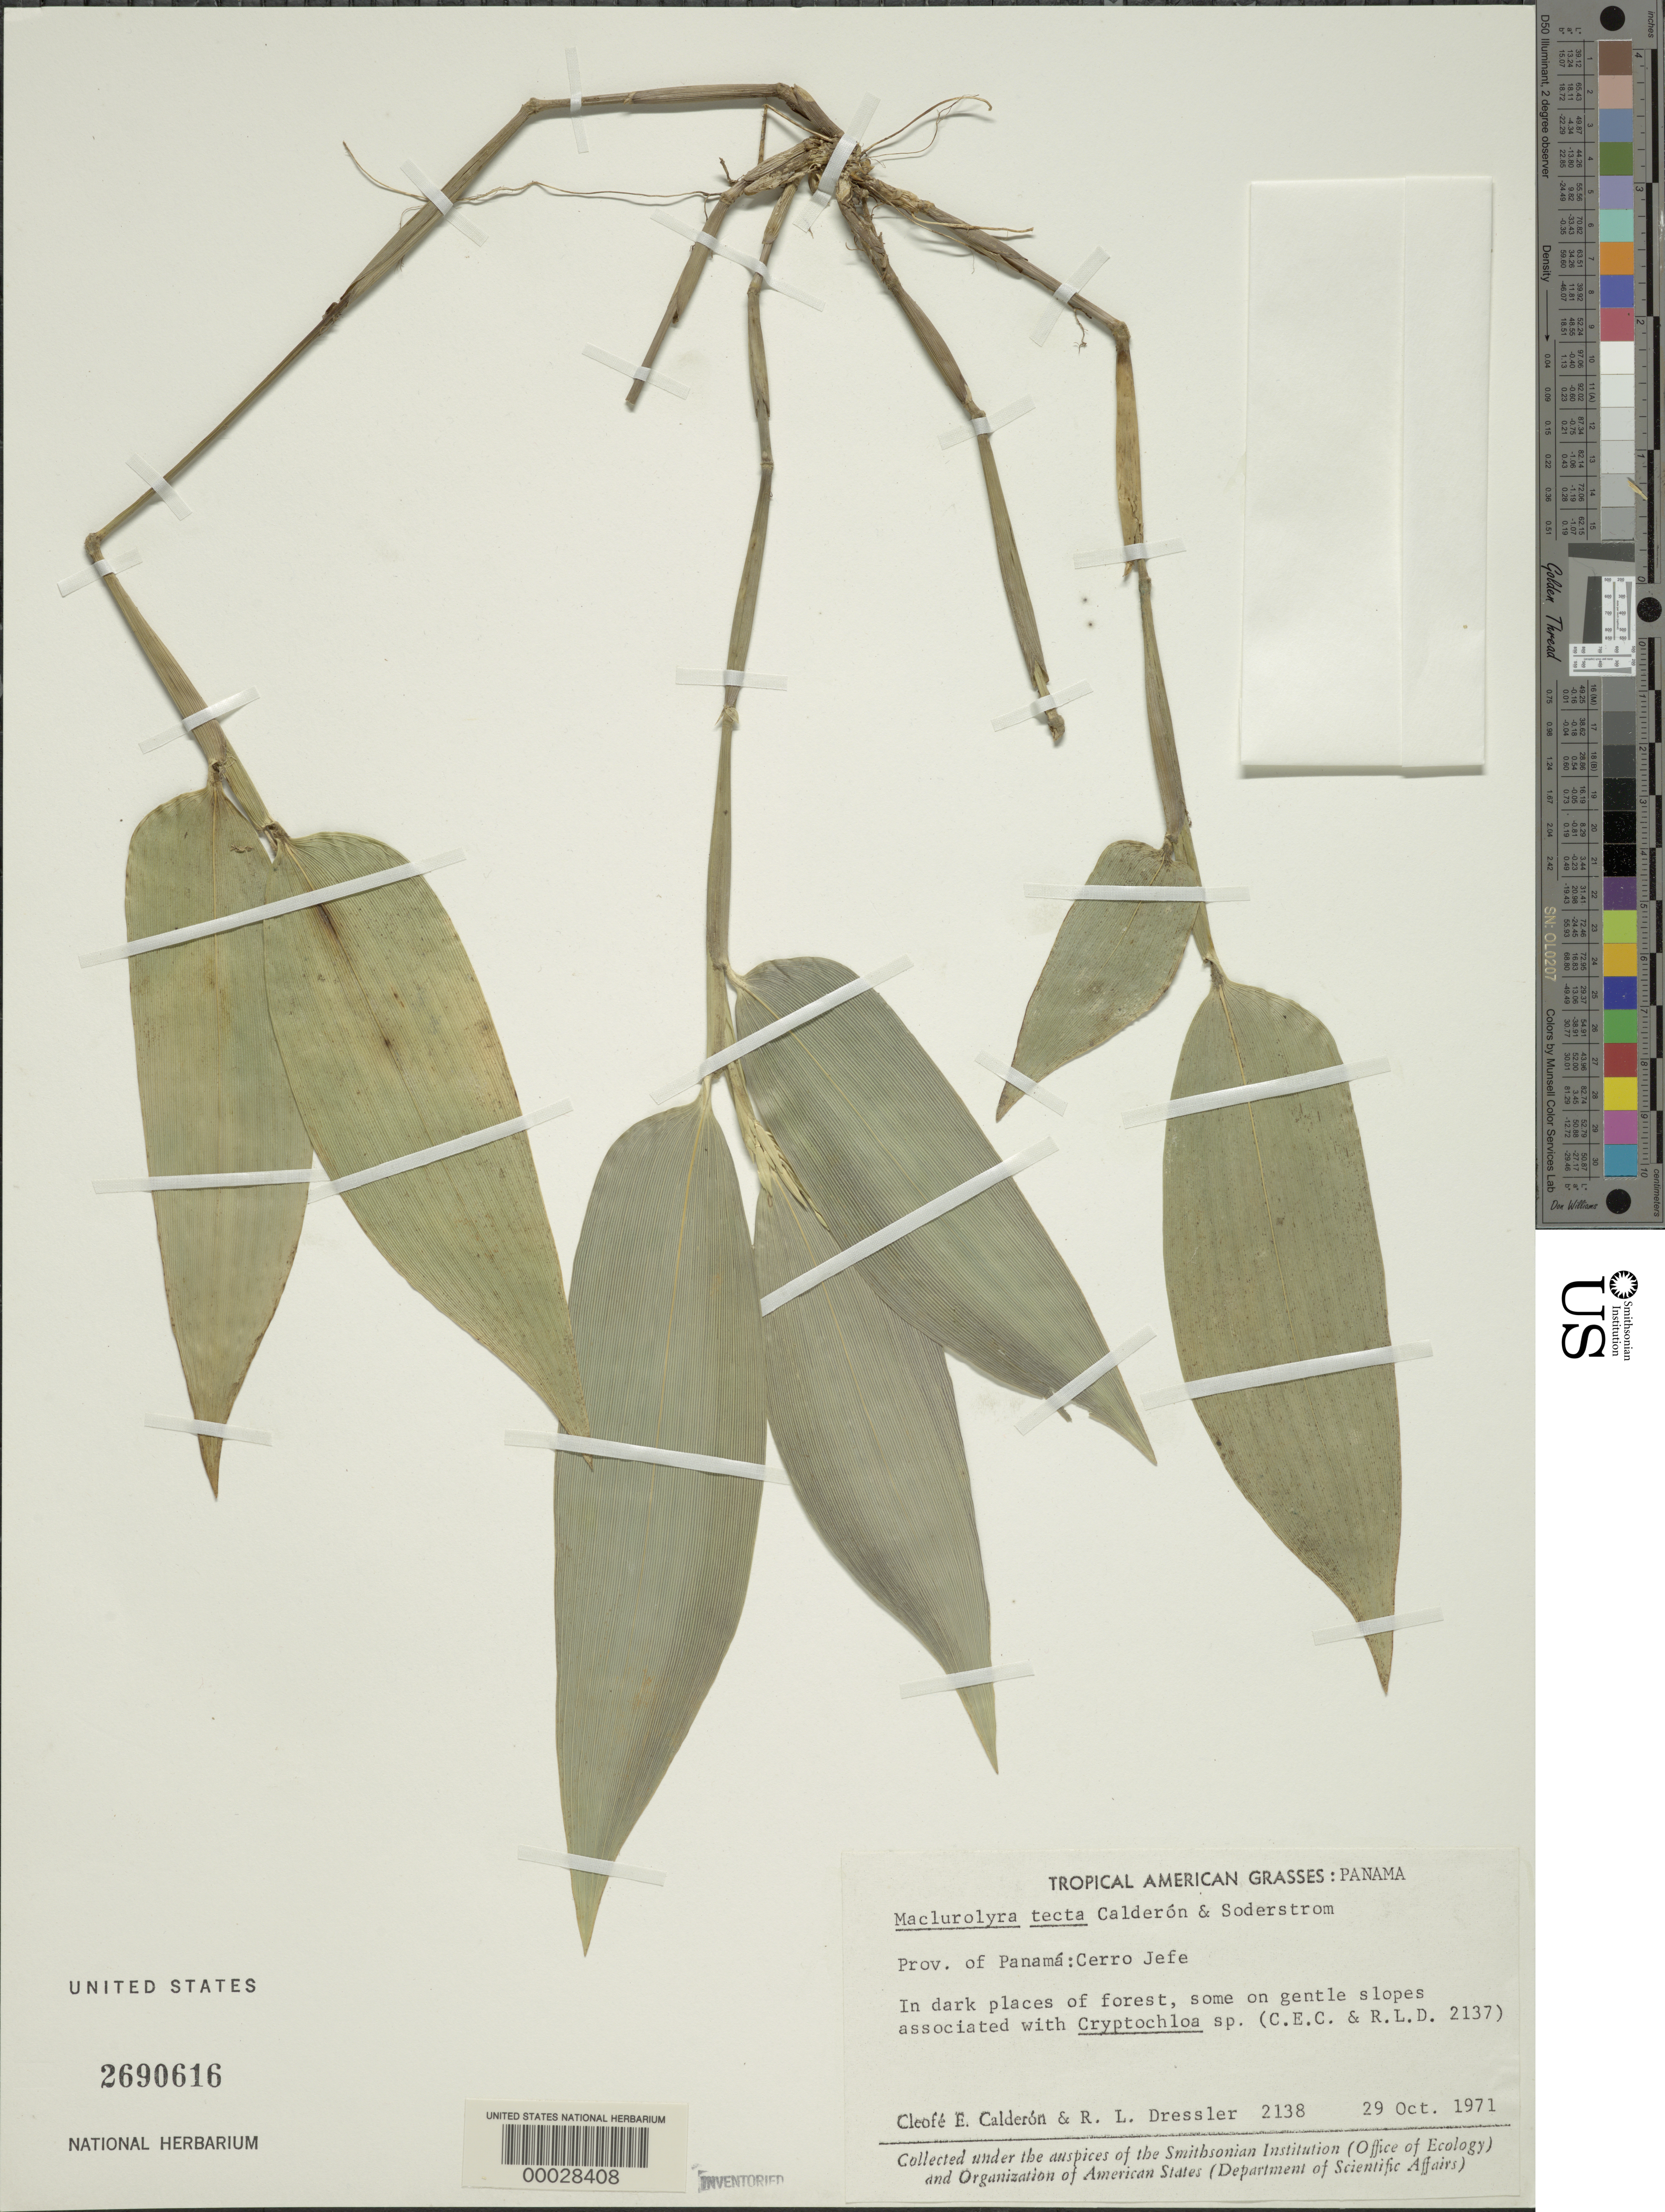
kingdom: Plantae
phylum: Tracheophyta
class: Liliopsida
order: Poales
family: Poaceae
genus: Leptaspis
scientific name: Leptaspis zeylanica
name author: Nees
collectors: C. E. Calderón & R. Dressler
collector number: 2138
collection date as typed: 29 Oct 1971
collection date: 1971-10-29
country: Panama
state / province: Panamá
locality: Cerro Jefe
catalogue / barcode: US 2690616